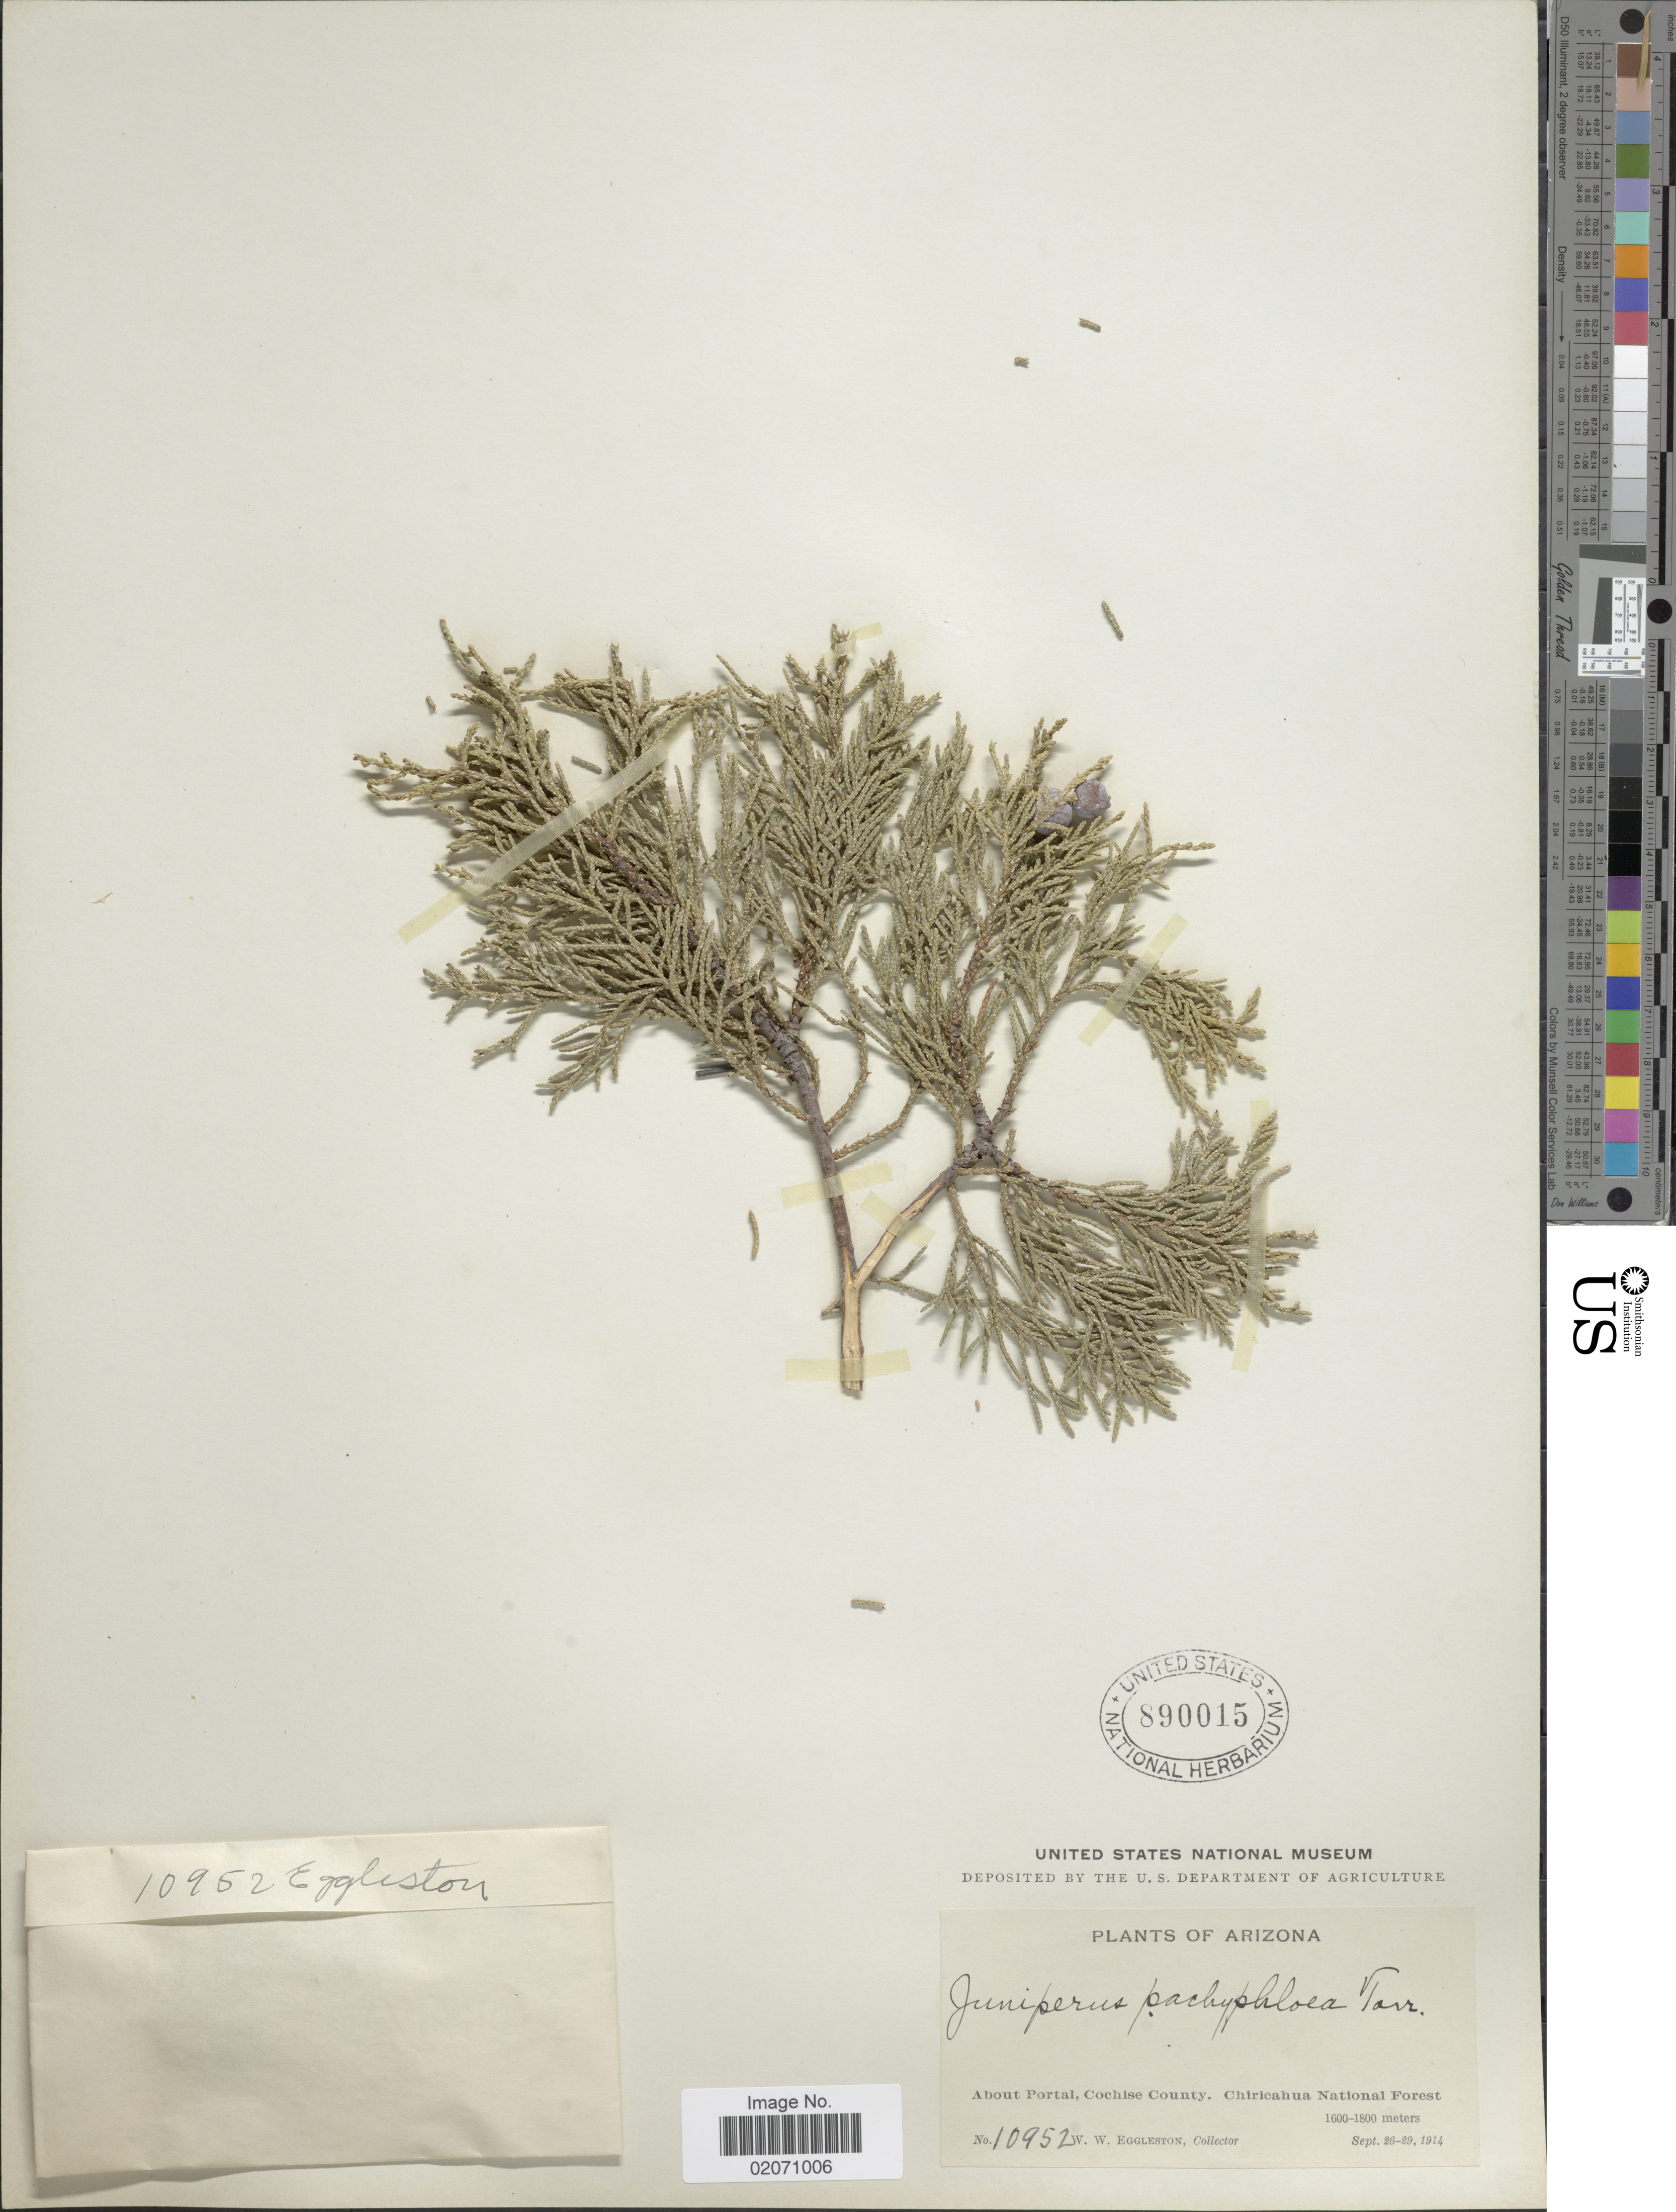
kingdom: Plantae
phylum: Tracheophyta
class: Pinopsida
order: Pinales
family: Cupressaceae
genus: Juniperus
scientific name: Juniperus deppeana var. pachyphlaea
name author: (Torr.) Martínez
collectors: W. W. Eggleston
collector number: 10952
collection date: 1914-09-26/1914-09-29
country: United States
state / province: Arizona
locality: About Portal, Cochise County, Chiricahua National Forest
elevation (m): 1600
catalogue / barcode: US 890015